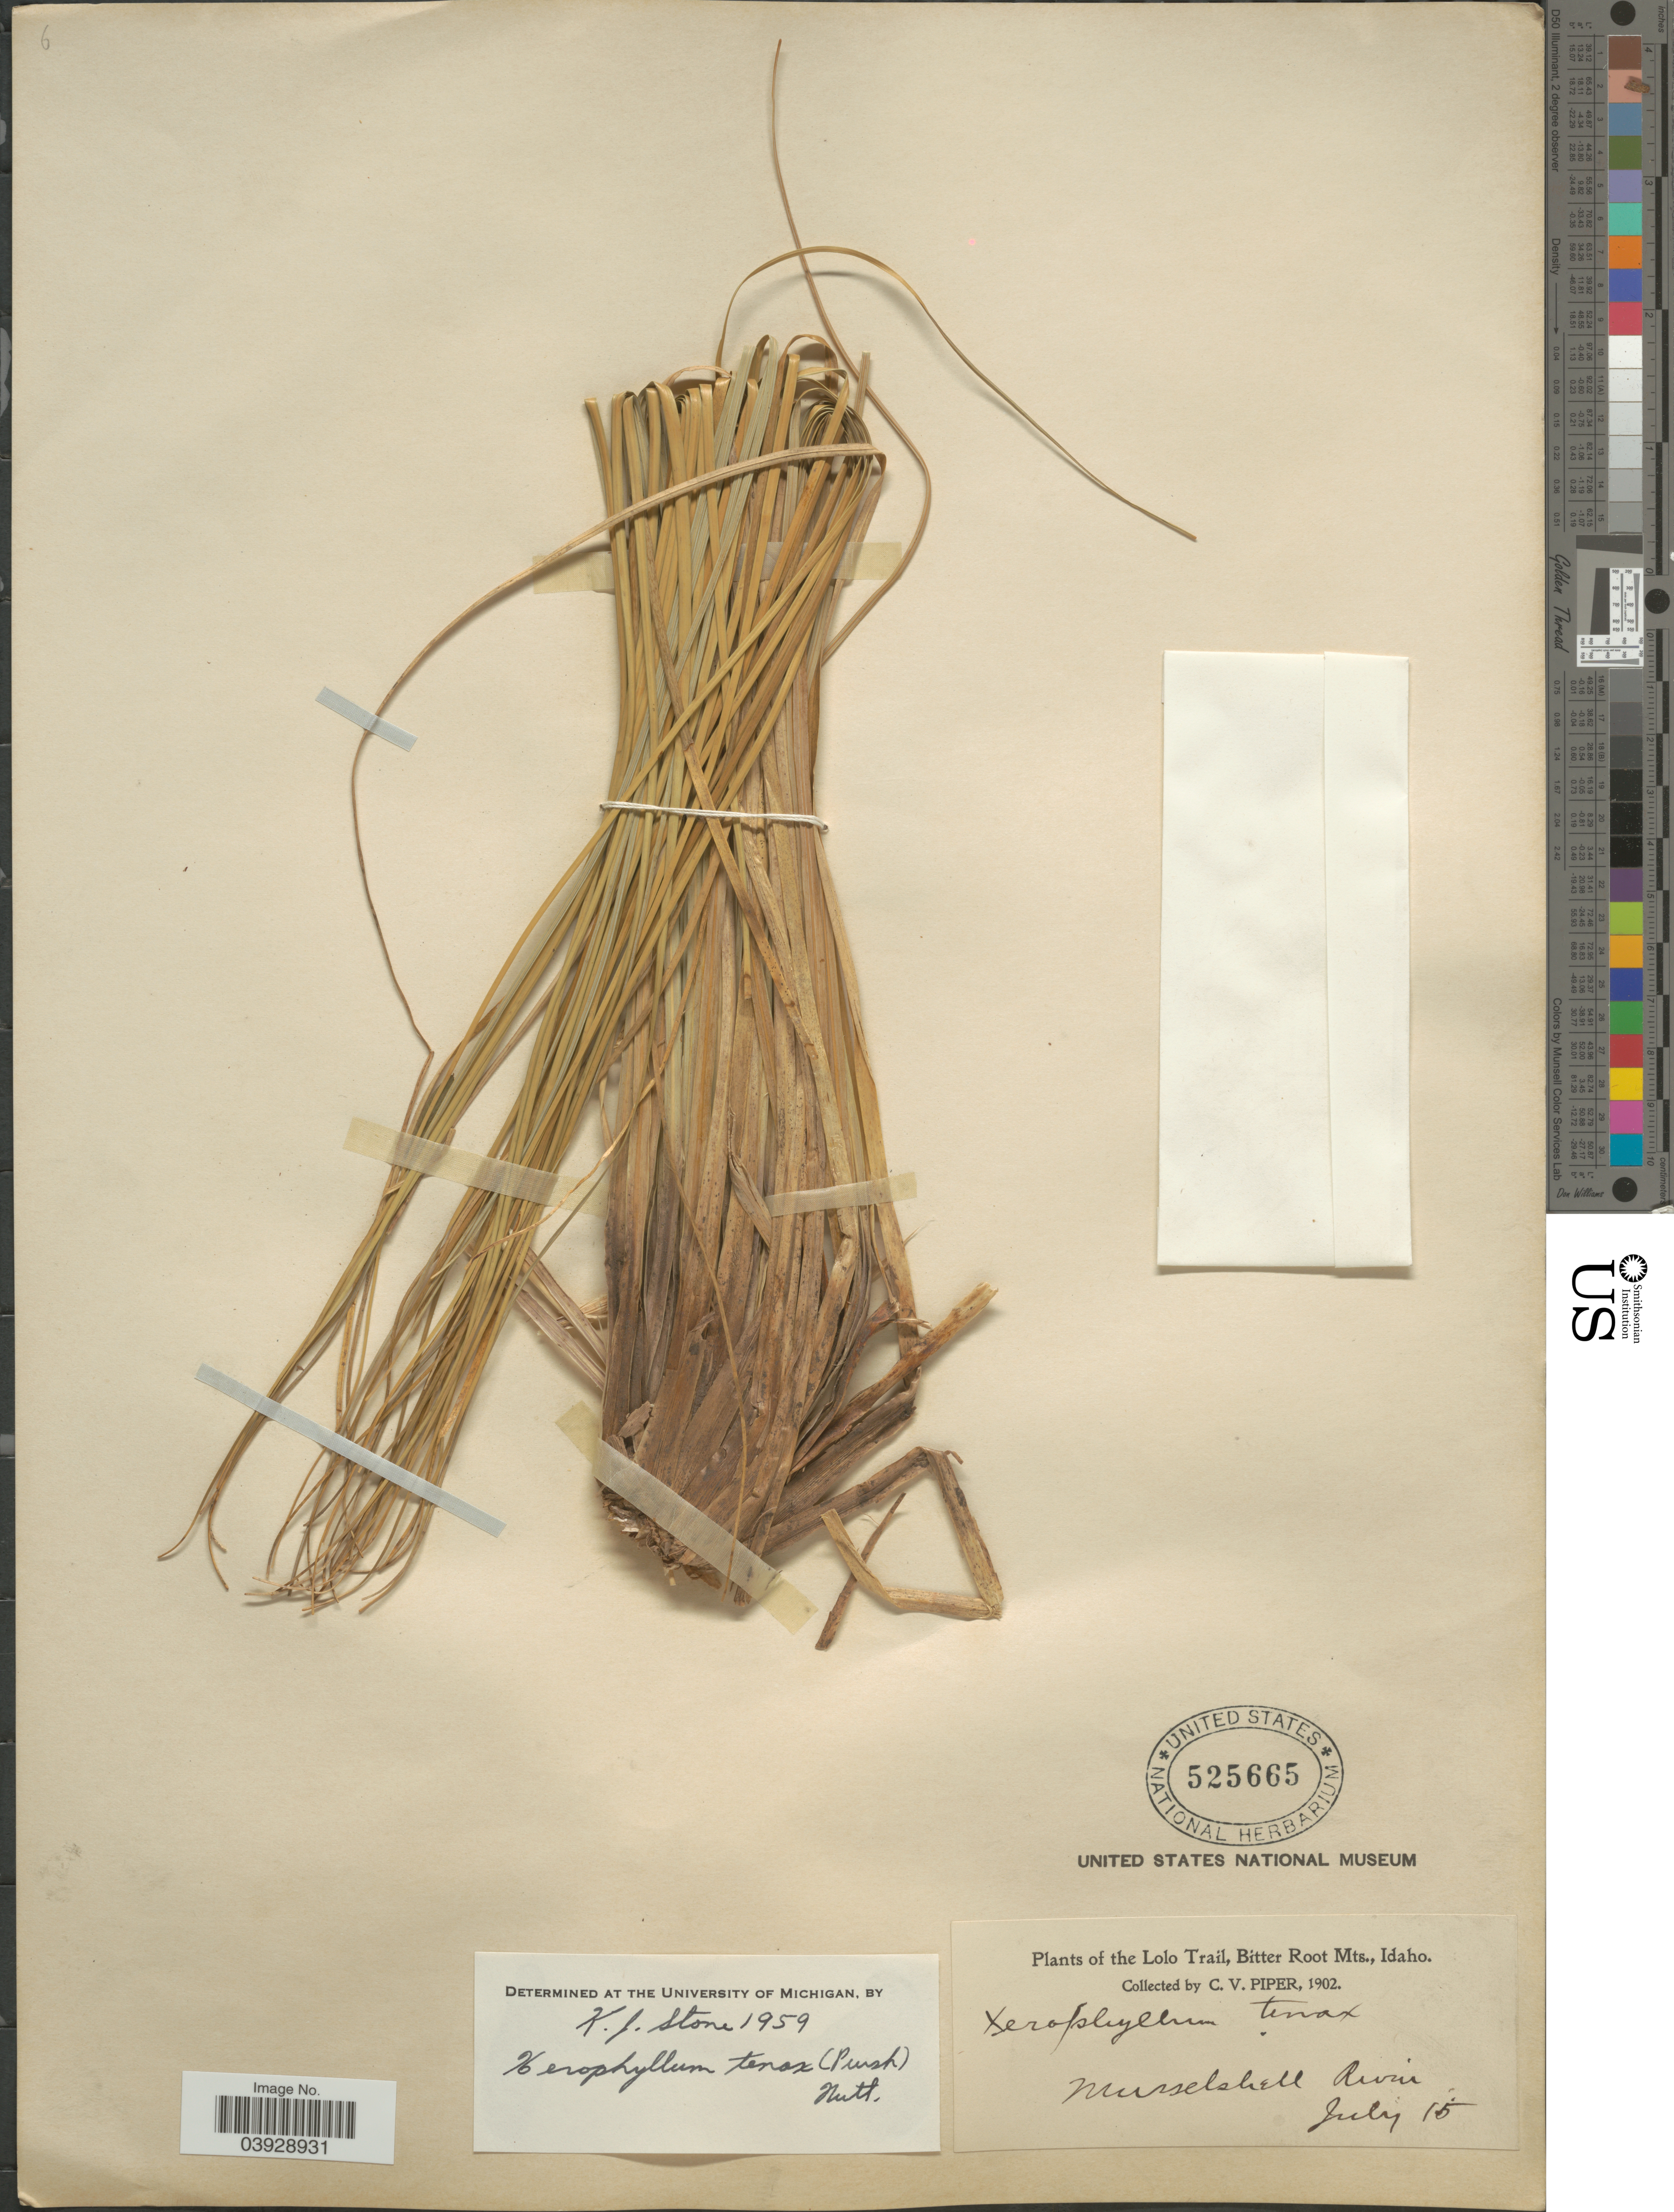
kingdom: Plantae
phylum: Tracheophyta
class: Liliopsida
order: Liliales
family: Melanthiaceae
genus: Xerophyllum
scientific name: Xerophyllum tenax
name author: (Pursh) Nutt.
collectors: C. V. Piper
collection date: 1902-07-15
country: United States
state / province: Idaho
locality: The Lolo Trail, Bitter Root Mts. Musselshell River.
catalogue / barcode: US 525665